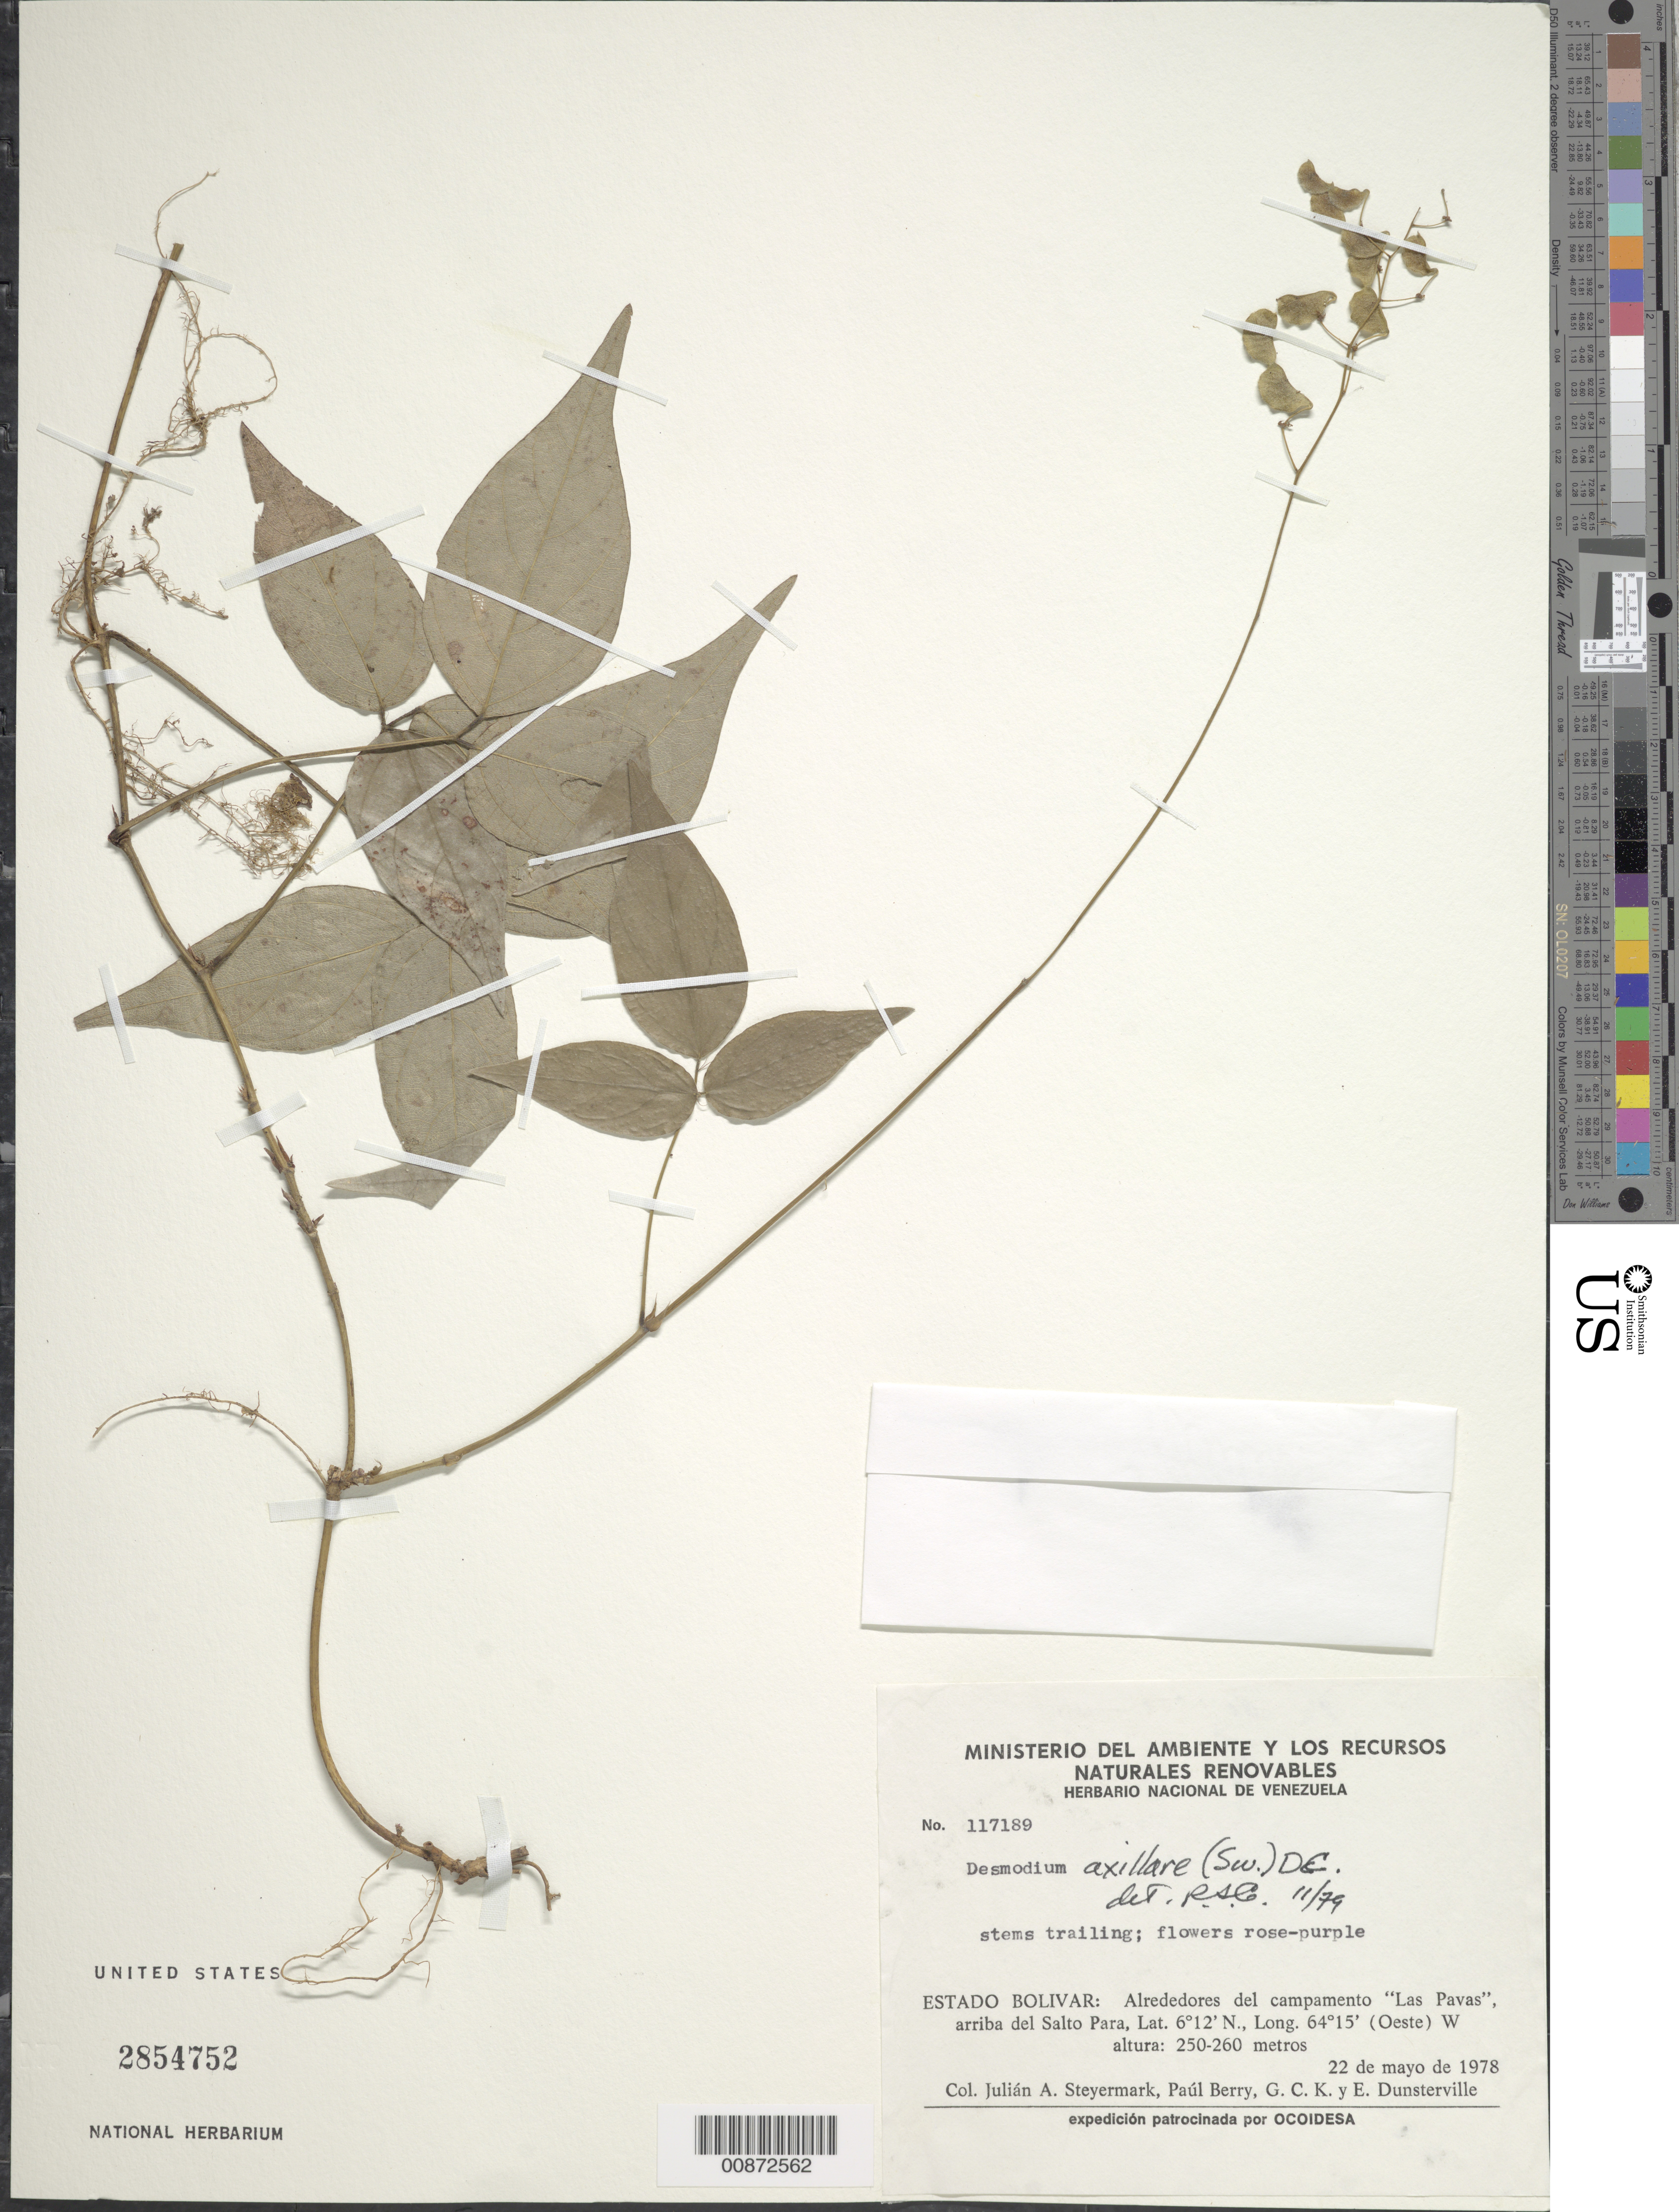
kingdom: Plantae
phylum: Tracheophyta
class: Magnoliopsida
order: Fabales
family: Fabaceae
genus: Desmodium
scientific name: Desmodium axillare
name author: (Sw.) DC.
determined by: Cowan, R. S.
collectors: J. Steyermark, P. Berry, G. C. K. Dunsterville & E. Dunsterville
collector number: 117189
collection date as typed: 22-May-78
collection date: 1978-05-22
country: Venezuela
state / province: Bolívar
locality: Salto Para, arriba de; alred del campamento "Las Pavas"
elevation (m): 250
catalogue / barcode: US 2854752